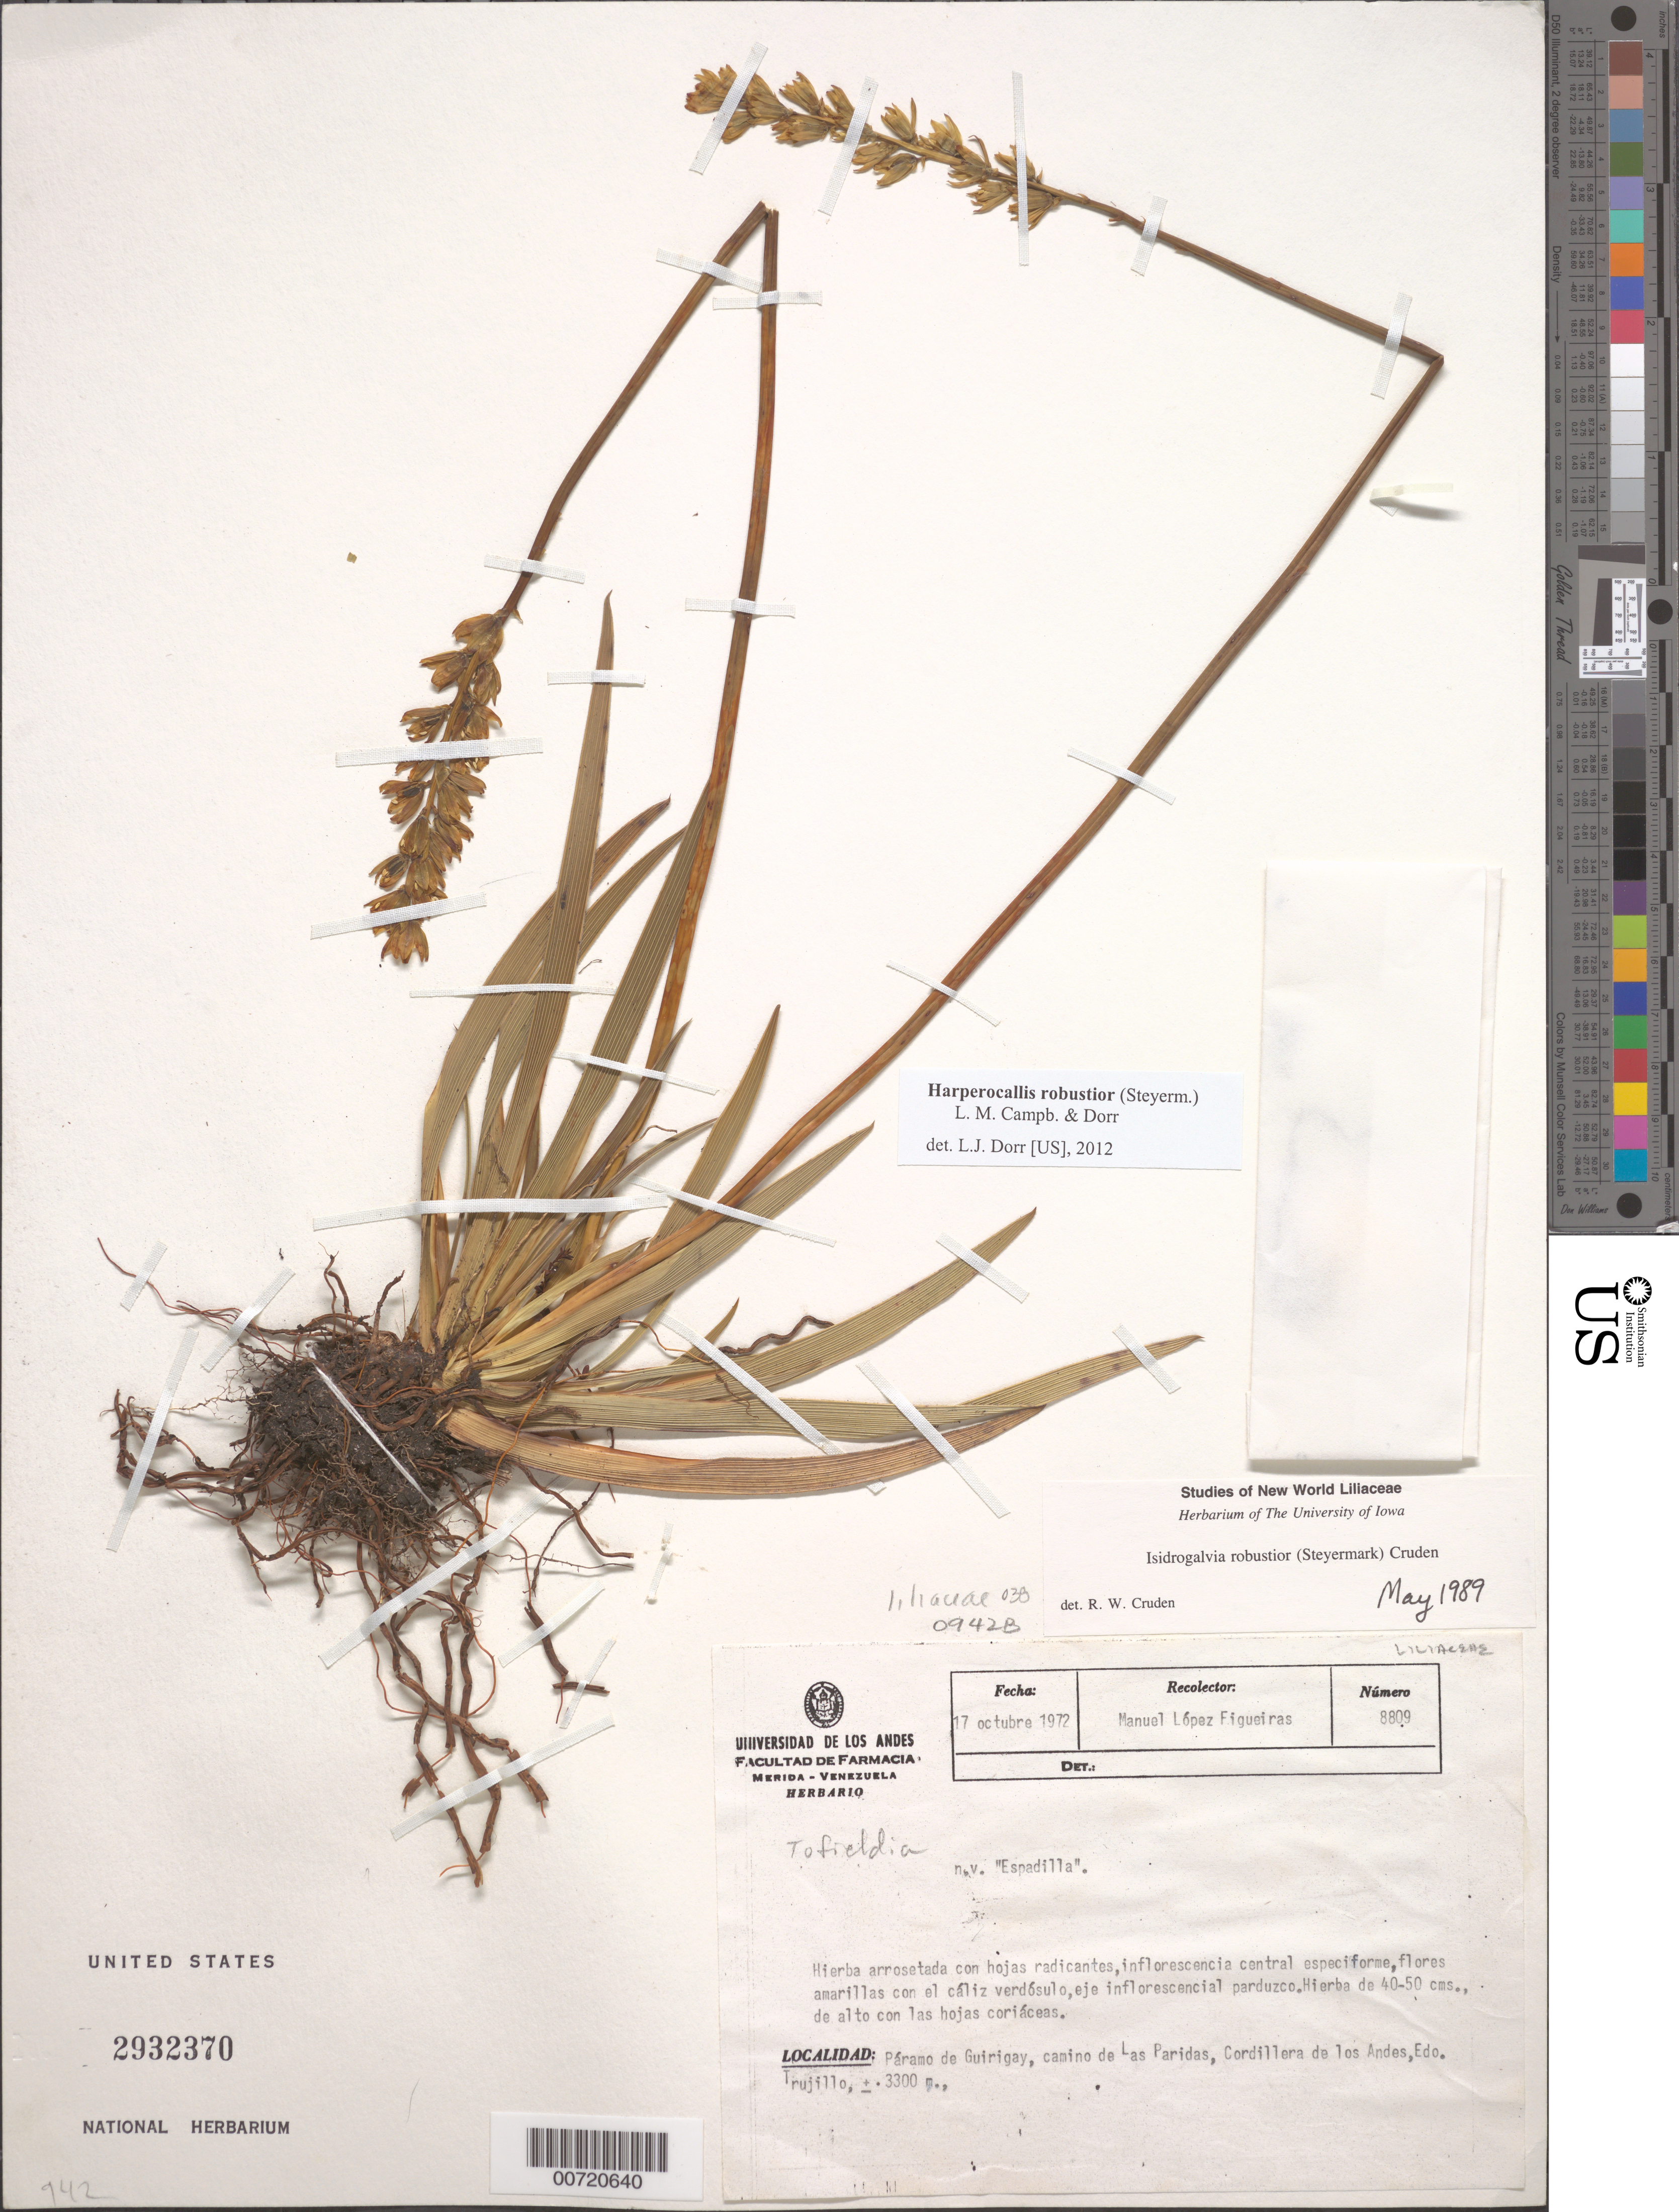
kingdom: Plantae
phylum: Tracheophyta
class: Liliopsida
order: Alismatales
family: Tofieldiaceae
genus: Harperocallis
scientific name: Harperocallis robustior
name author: (Steyerm.) L.M. Campb. & Dorr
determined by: Dorr, L. J., (BOT), Smithsonian Institution - National Museum of Natural History (UNITED STATES)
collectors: M. López Figueiras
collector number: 8809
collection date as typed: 17 Oct 1972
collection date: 1972-10-17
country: Venezuela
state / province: Trujillo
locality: Páramo de Guirigay, camino de Las Paridas, Cordillera de los Andes.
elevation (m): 3300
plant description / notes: Common name: Espadilla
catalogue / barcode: US 2932370